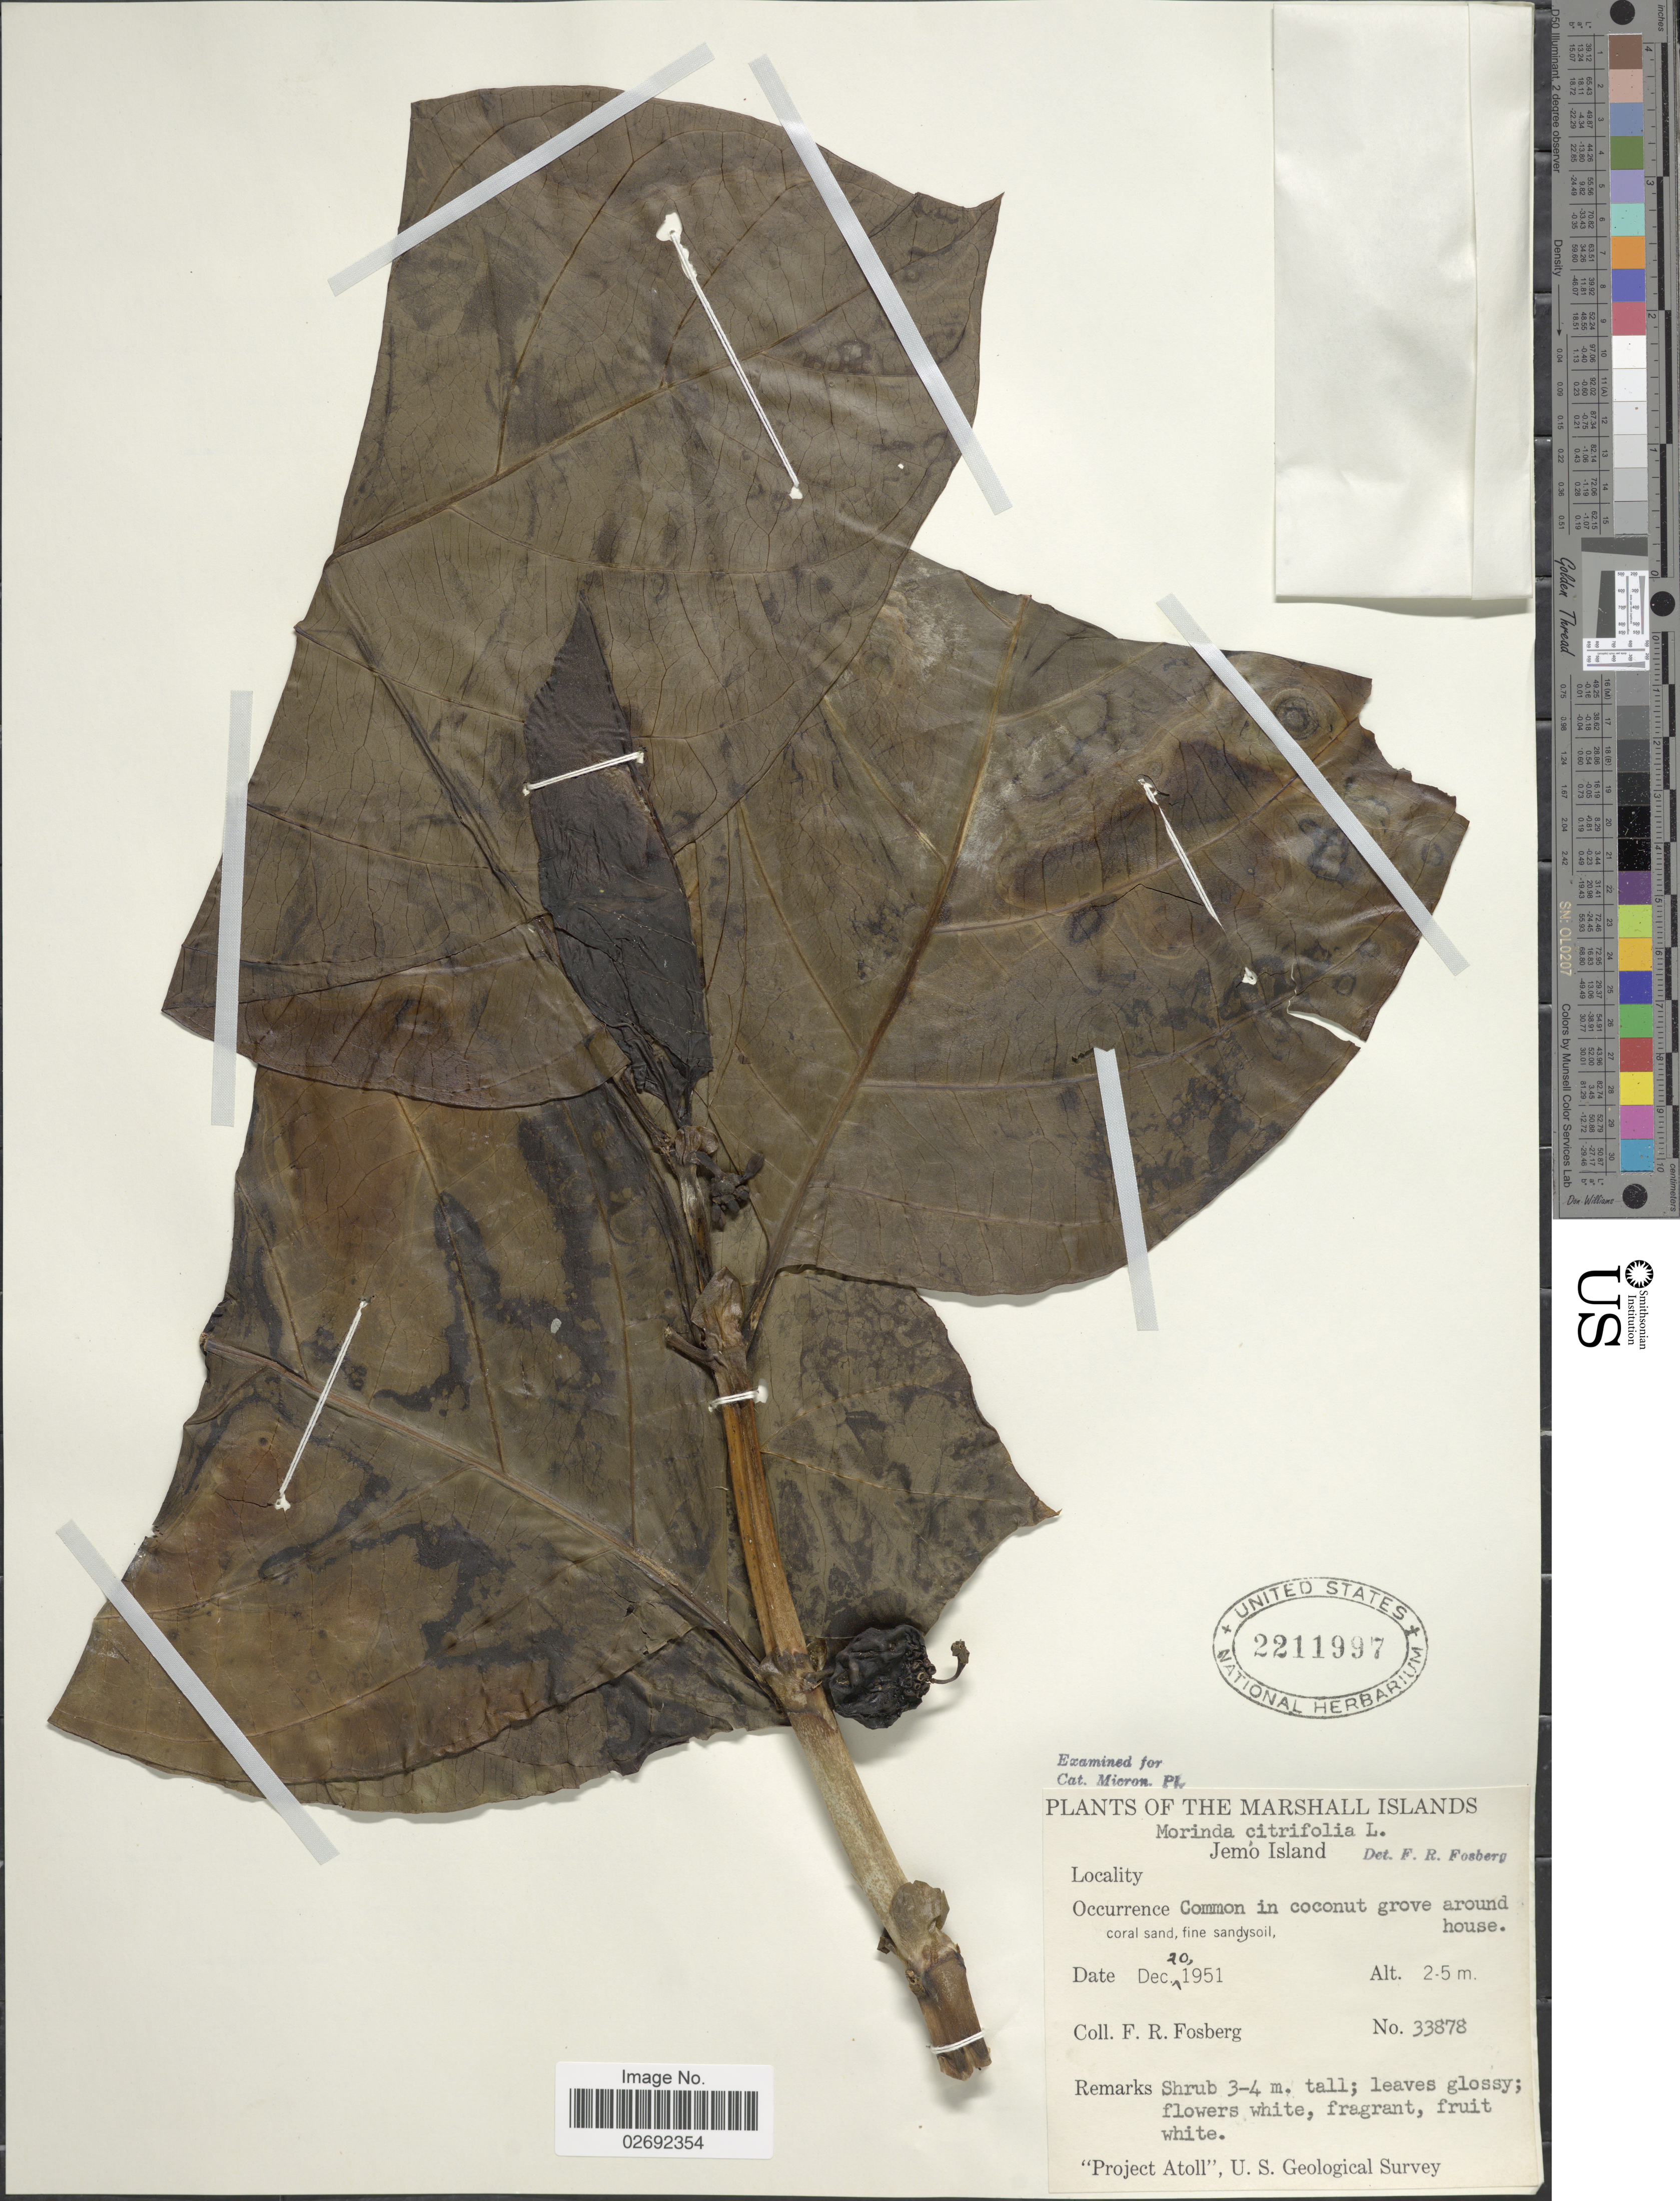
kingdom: Plantae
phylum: Tracheophyta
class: Magnoliopsida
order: Gentianales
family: Rubiaceae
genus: Morinda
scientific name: Morinda citrifolia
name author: L.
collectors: F. R. Fosberg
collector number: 33878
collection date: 1951-12-20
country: Marshall Islands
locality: Jemo Island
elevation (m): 2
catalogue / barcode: US 2211997